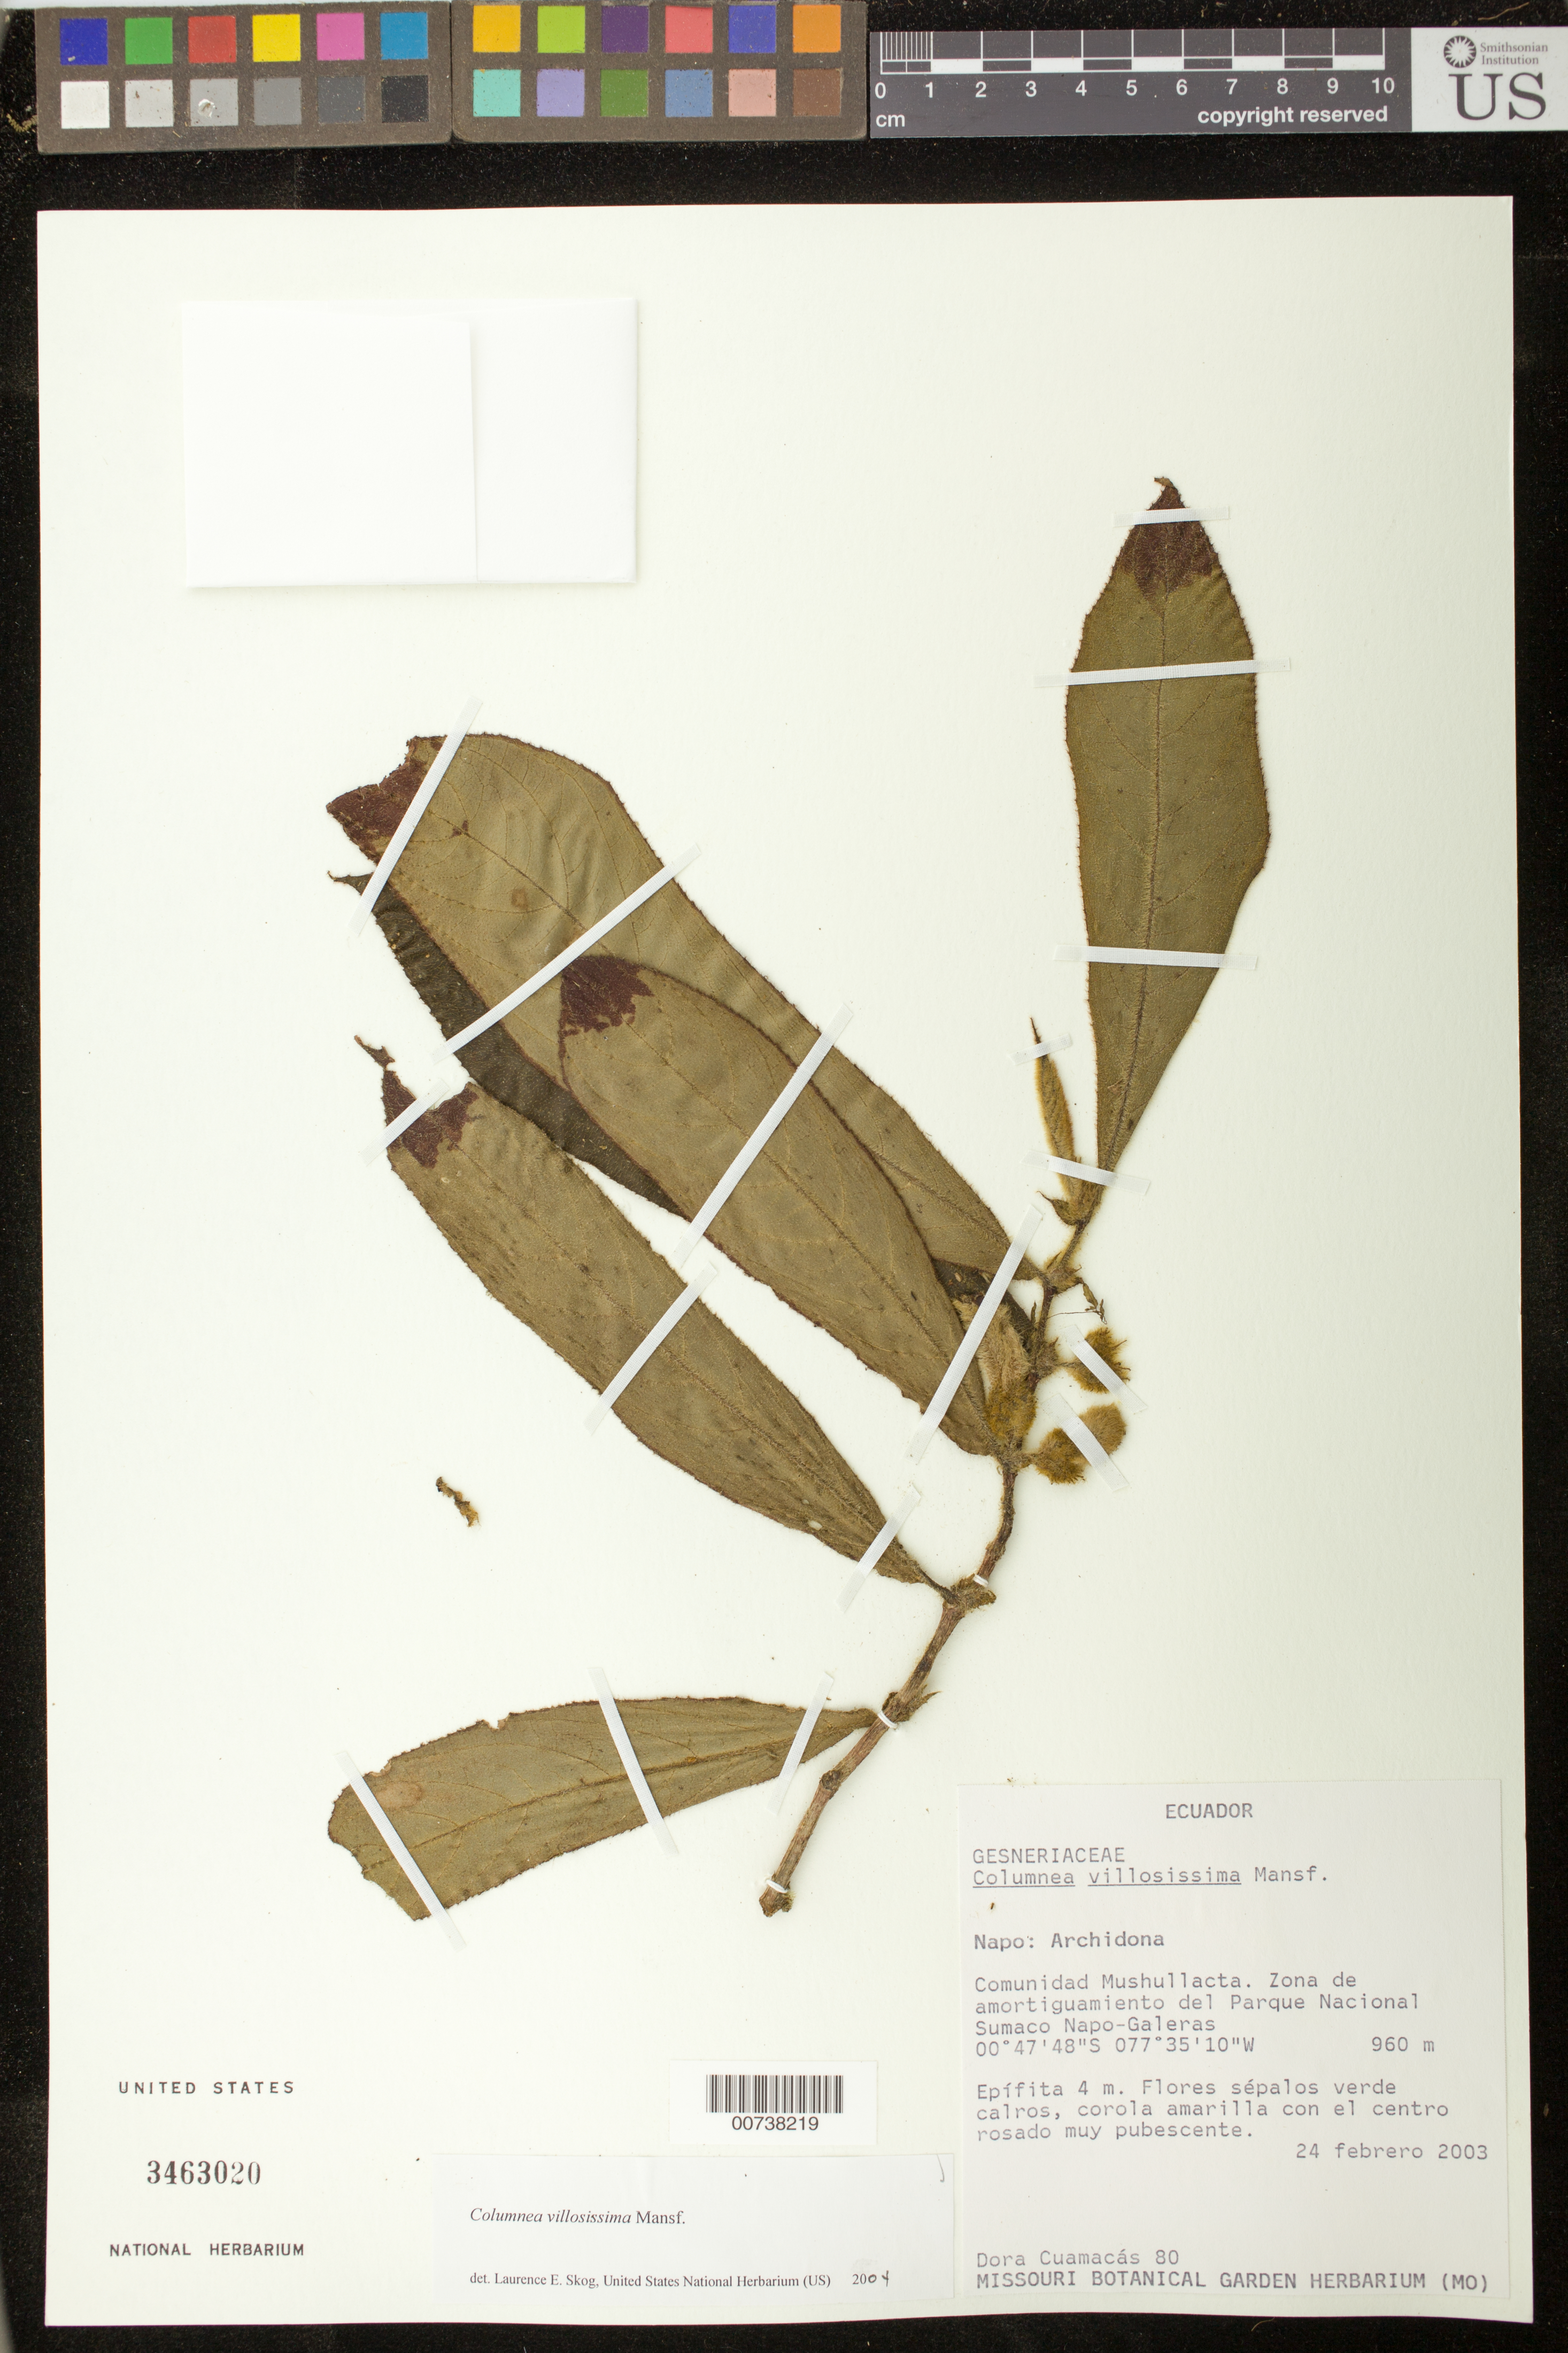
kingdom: Plantae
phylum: Tracheophyta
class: Magnoliopsida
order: Lamiales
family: Gesneriaceae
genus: Columnea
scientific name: Columnea villosissima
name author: Mansf.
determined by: Skog, Laurence E.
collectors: D. Cuamacás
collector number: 80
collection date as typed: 24 Feb 2003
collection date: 2003-02-24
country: Ecuador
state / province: Napo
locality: Archidona. Comunidad Mushullacta. Zona de amortiguamiento del Parque Nacional Sumaco Napo-Galeras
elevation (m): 960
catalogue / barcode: US 3463020